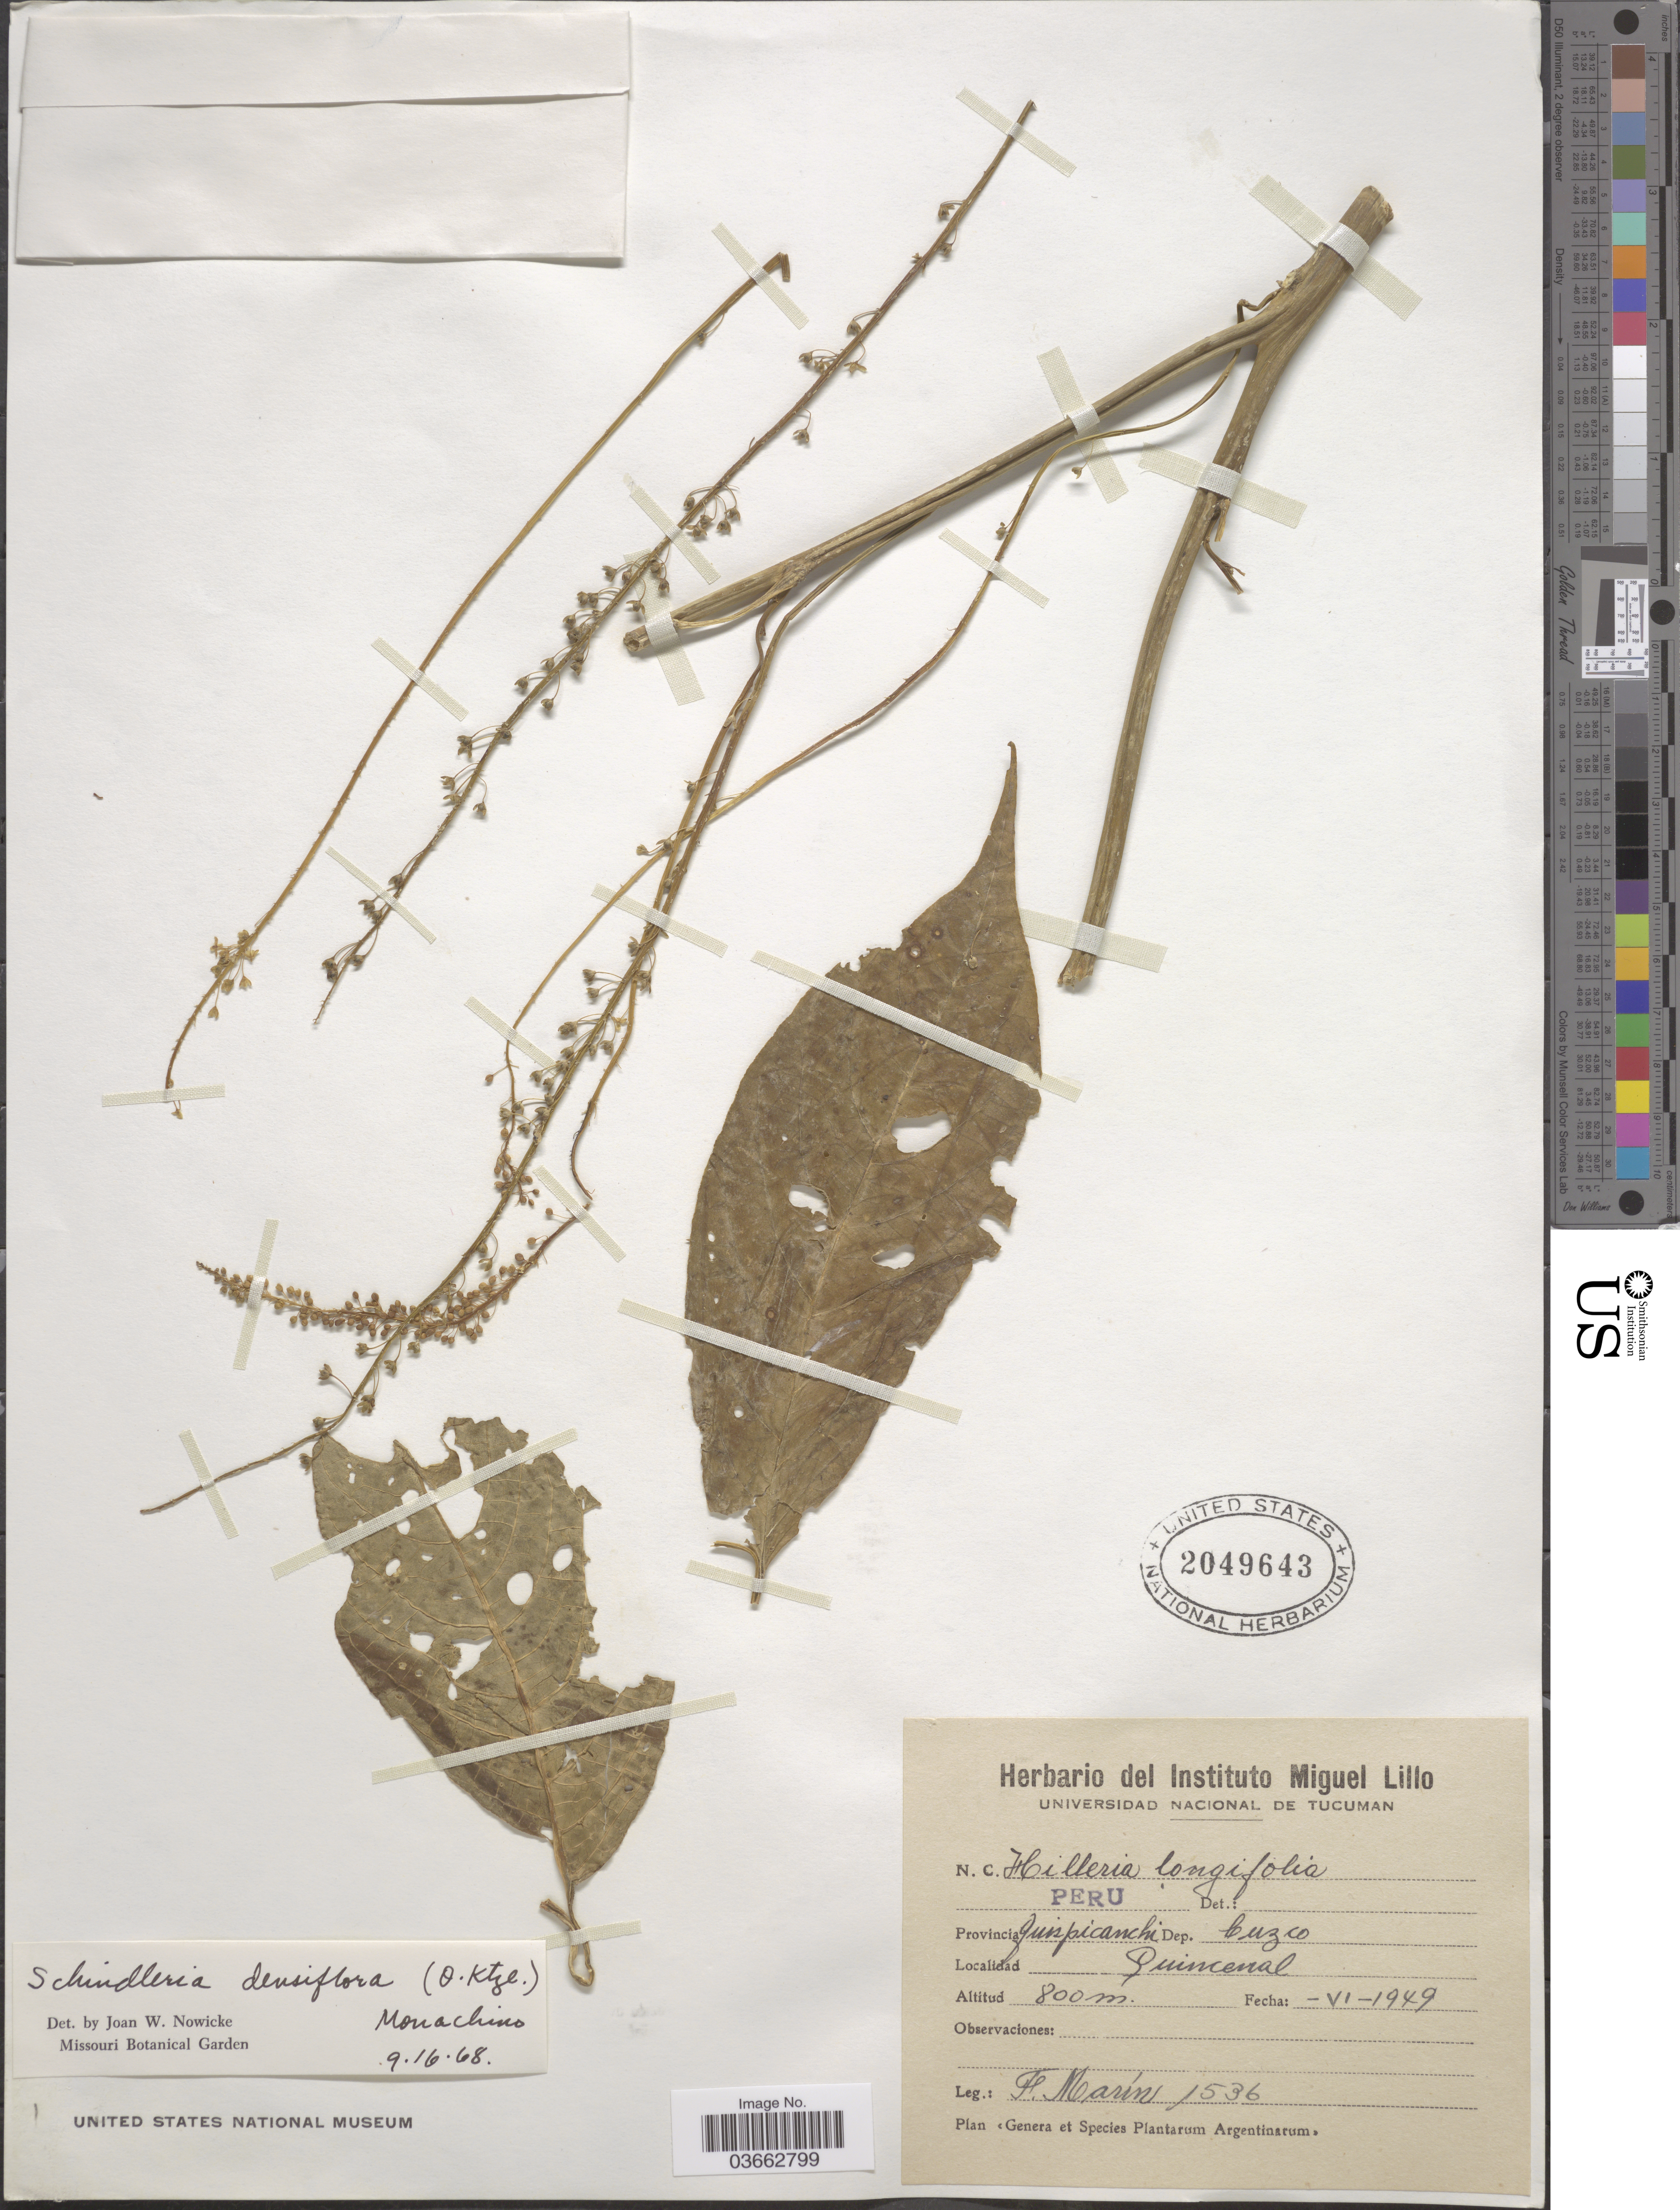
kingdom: Plantae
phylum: Tracheophyta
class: Magnoliopsida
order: Caryophyllales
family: Phytolaccaceae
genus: Schindleria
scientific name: Schindleria densiflora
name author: (Kuntze) Monach.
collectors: F. Marin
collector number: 1536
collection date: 1949-06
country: Peru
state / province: Cusco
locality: Provincia Quispicanchi Dep. Cuzco. Quincenal.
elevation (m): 800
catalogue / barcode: US 2049643